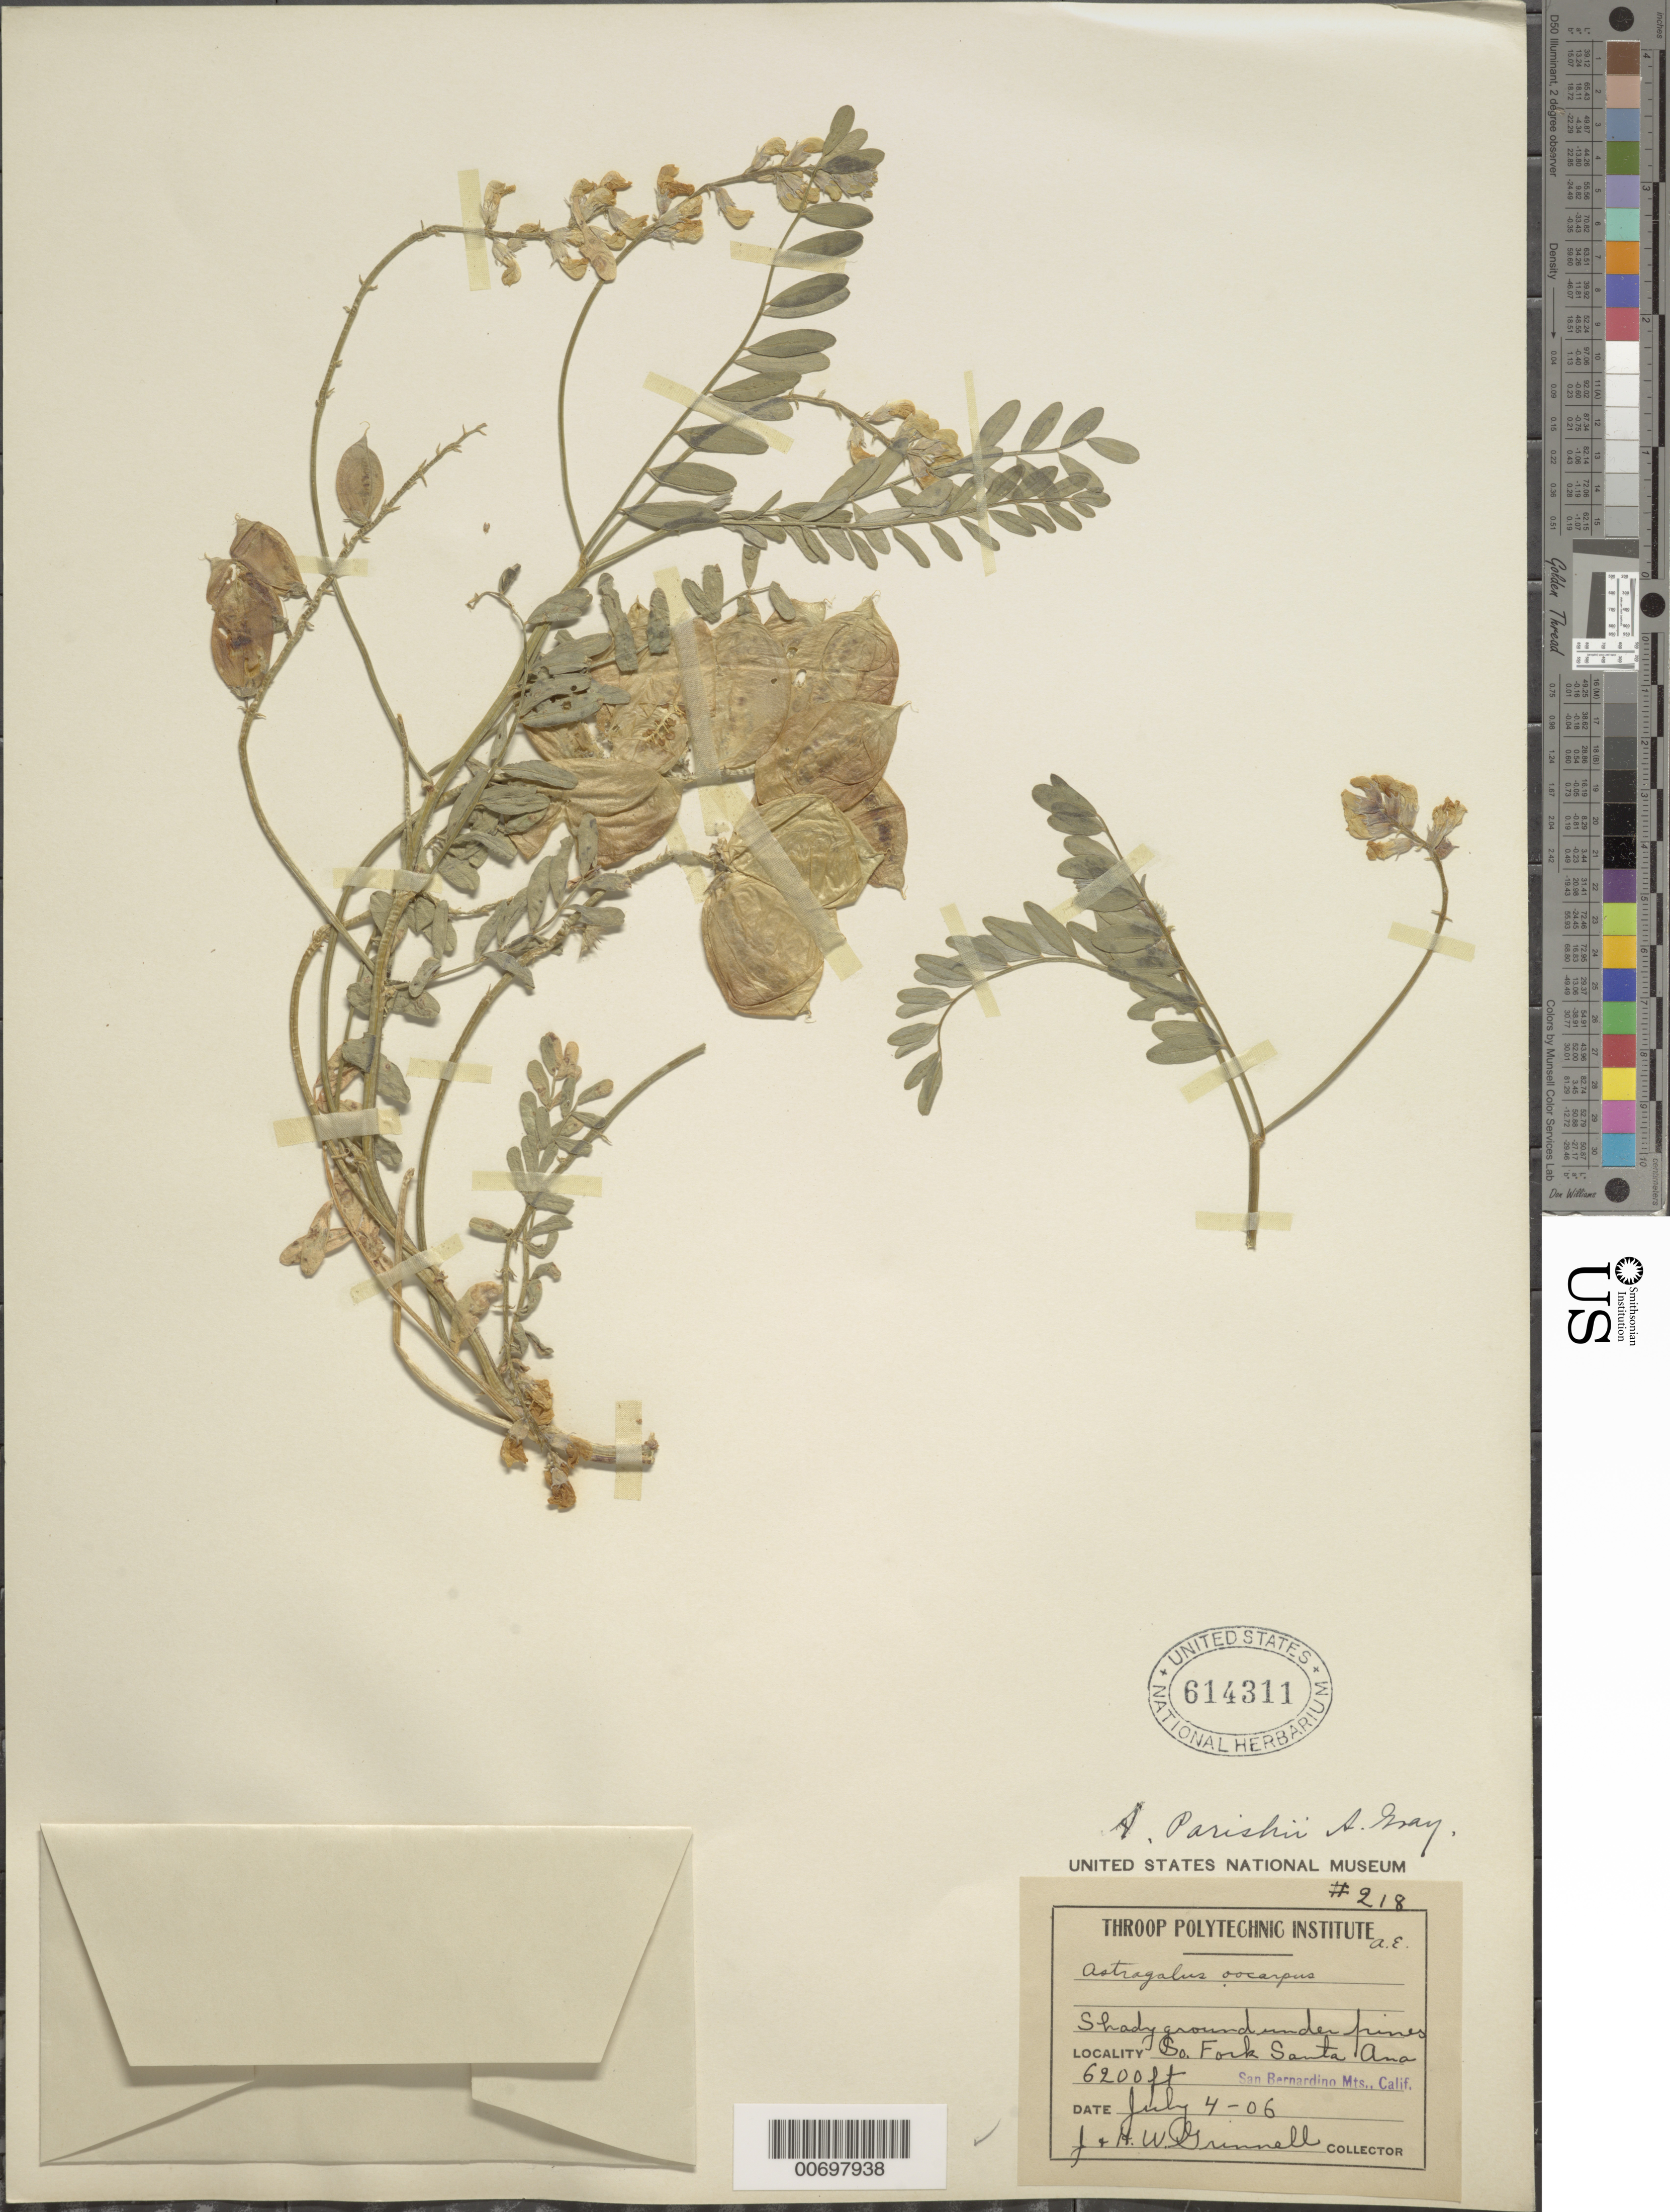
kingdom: Plantae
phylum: Tracheophyta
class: Magnoliopsida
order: Fabales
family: Fabaceae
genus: Astragalus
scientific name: Astragalus parishii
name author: A. Gray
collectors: F. Grinnell & H. Grinnell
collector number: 218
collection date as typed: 04 Jul 1906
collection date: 1906-07-04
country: United States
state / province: California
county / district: San Bernardino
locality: So. Fork Santa Ana, San Bernardino Mts.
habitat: Shady ground under pines.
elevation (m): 1890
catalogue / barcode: US 614311